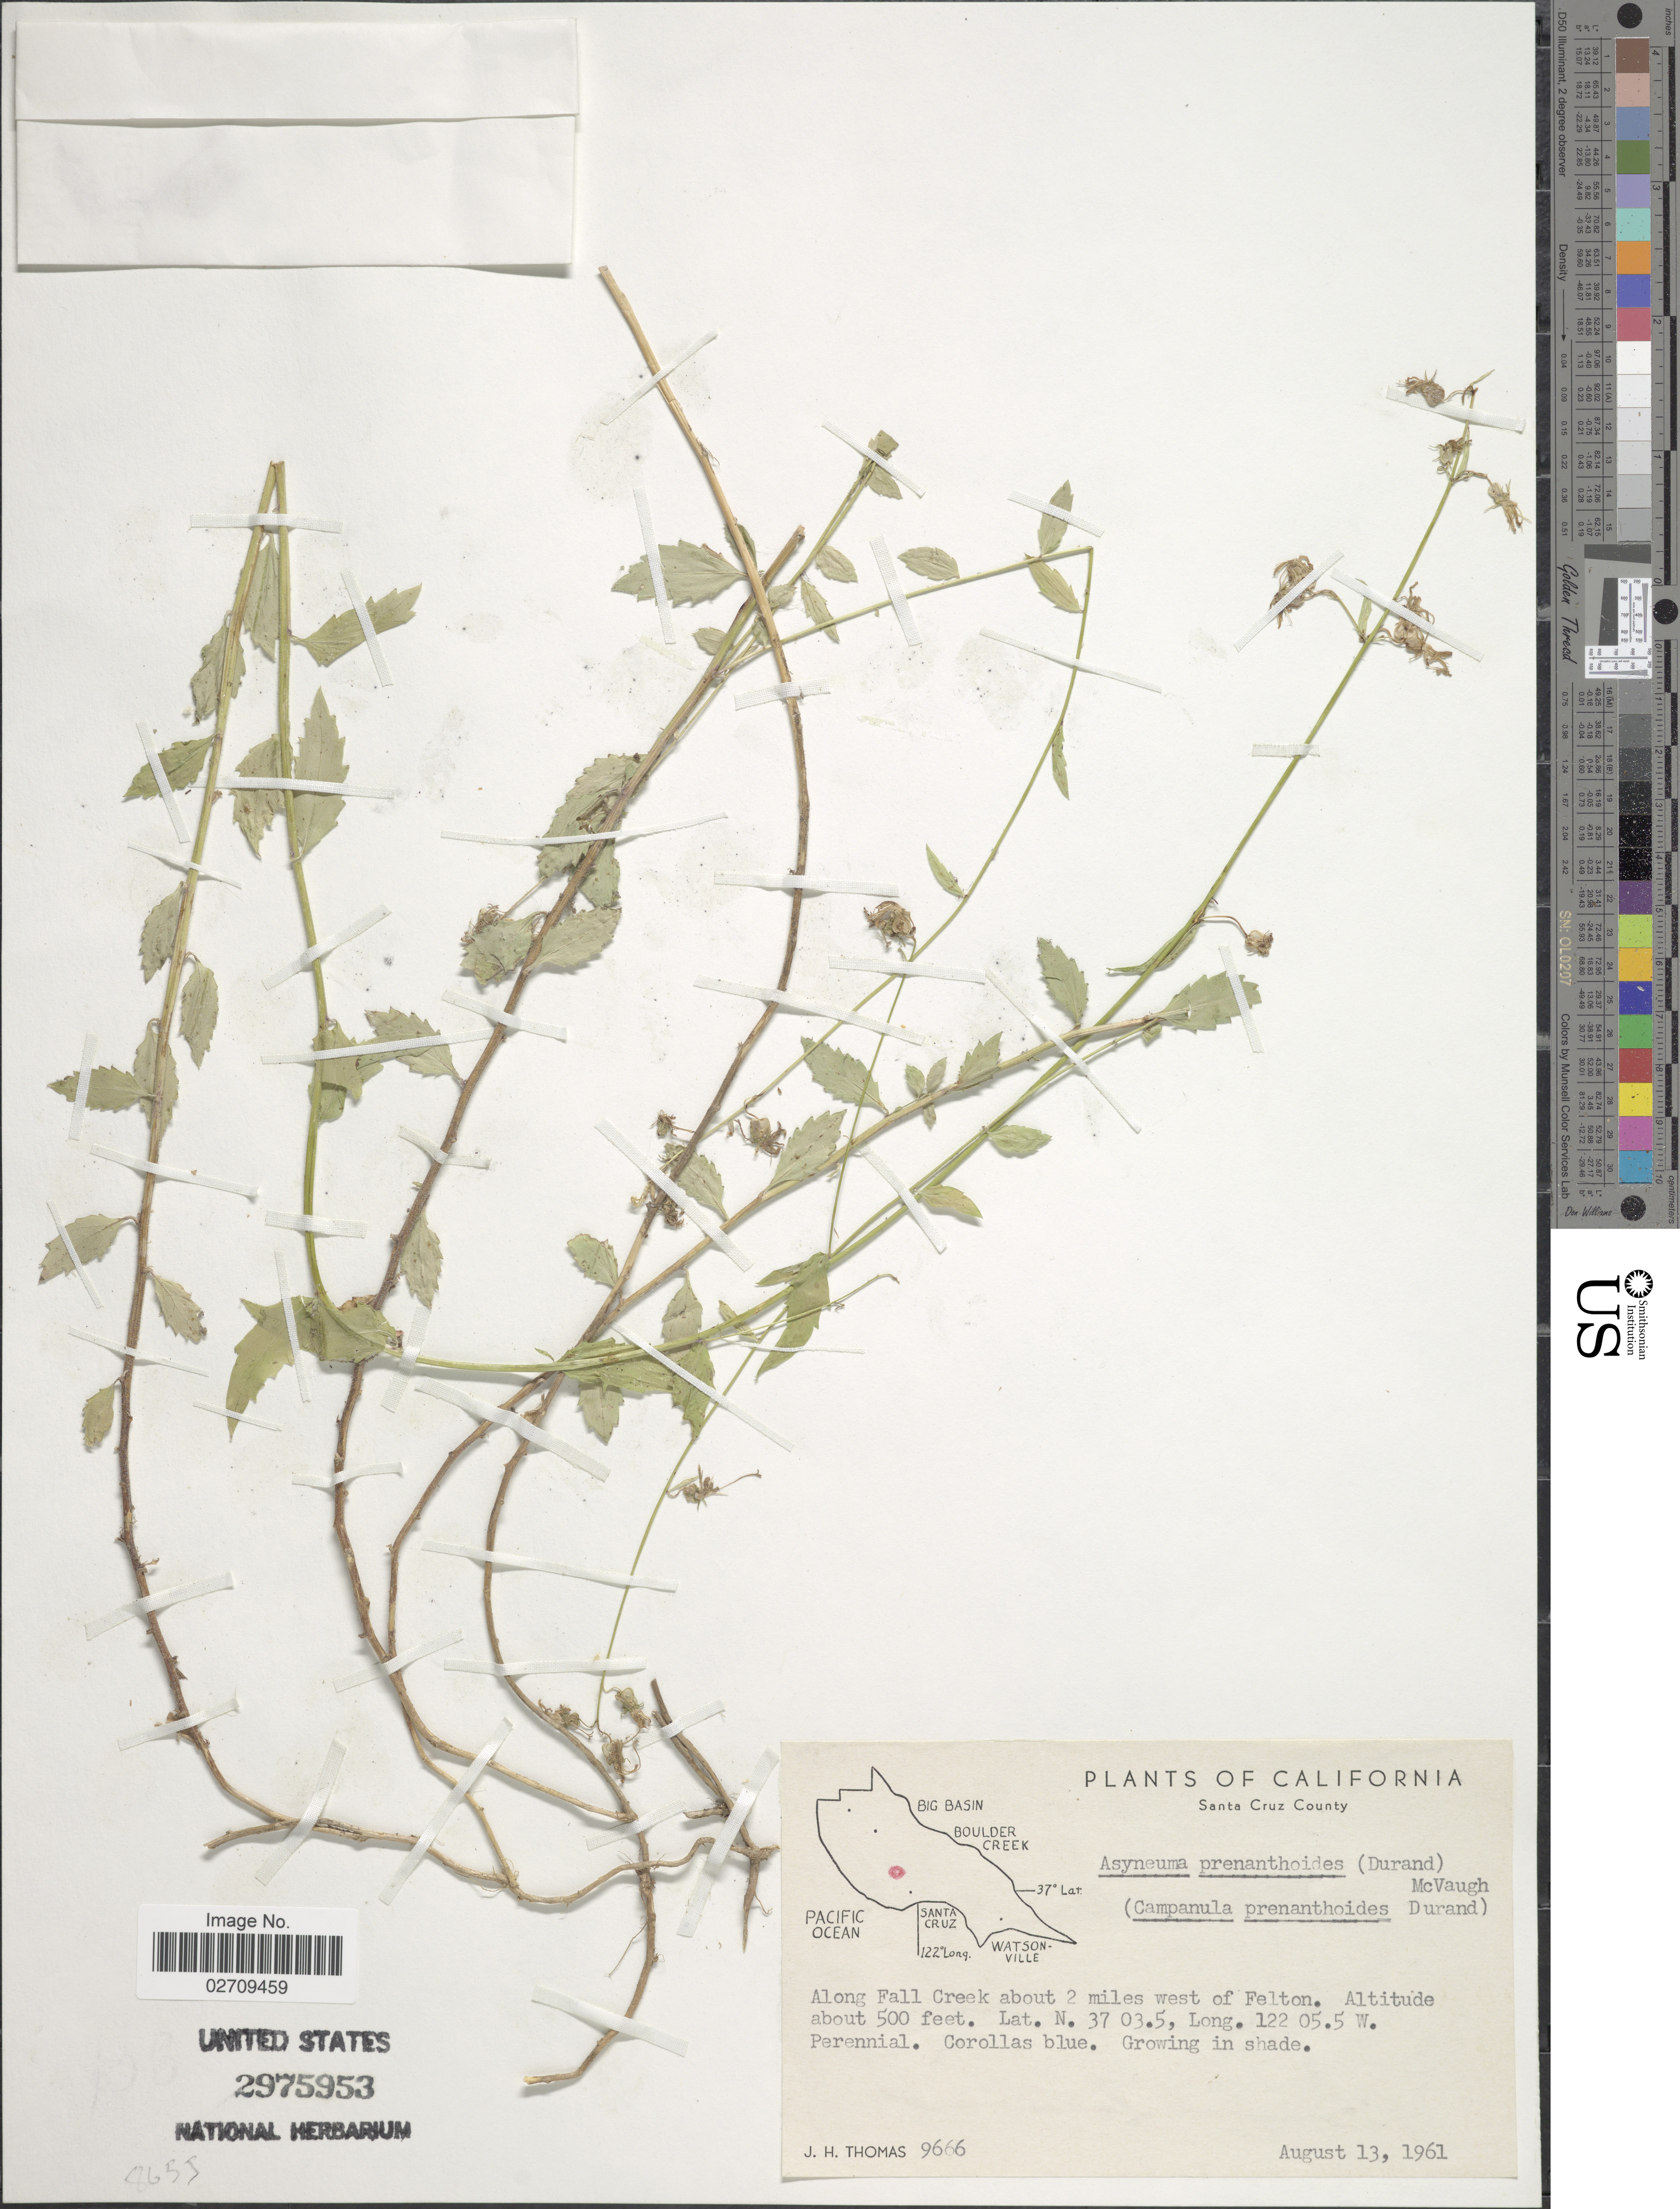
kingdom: Plantae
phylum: Tracheophyta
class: Magnoliopsida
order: Asterales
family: Campanulaceae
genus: Asyneuma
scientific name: Asyneuma prenanthoides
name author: (Durieu) McVaugh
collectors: J. H. Thomas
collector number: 9666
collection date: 1961-08-13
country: United States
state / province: California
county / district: Santa Cruz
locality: Santa Cruz County, Along Fall Creek about 2 miles west of Felton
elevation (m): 152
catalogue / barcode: US 2975953